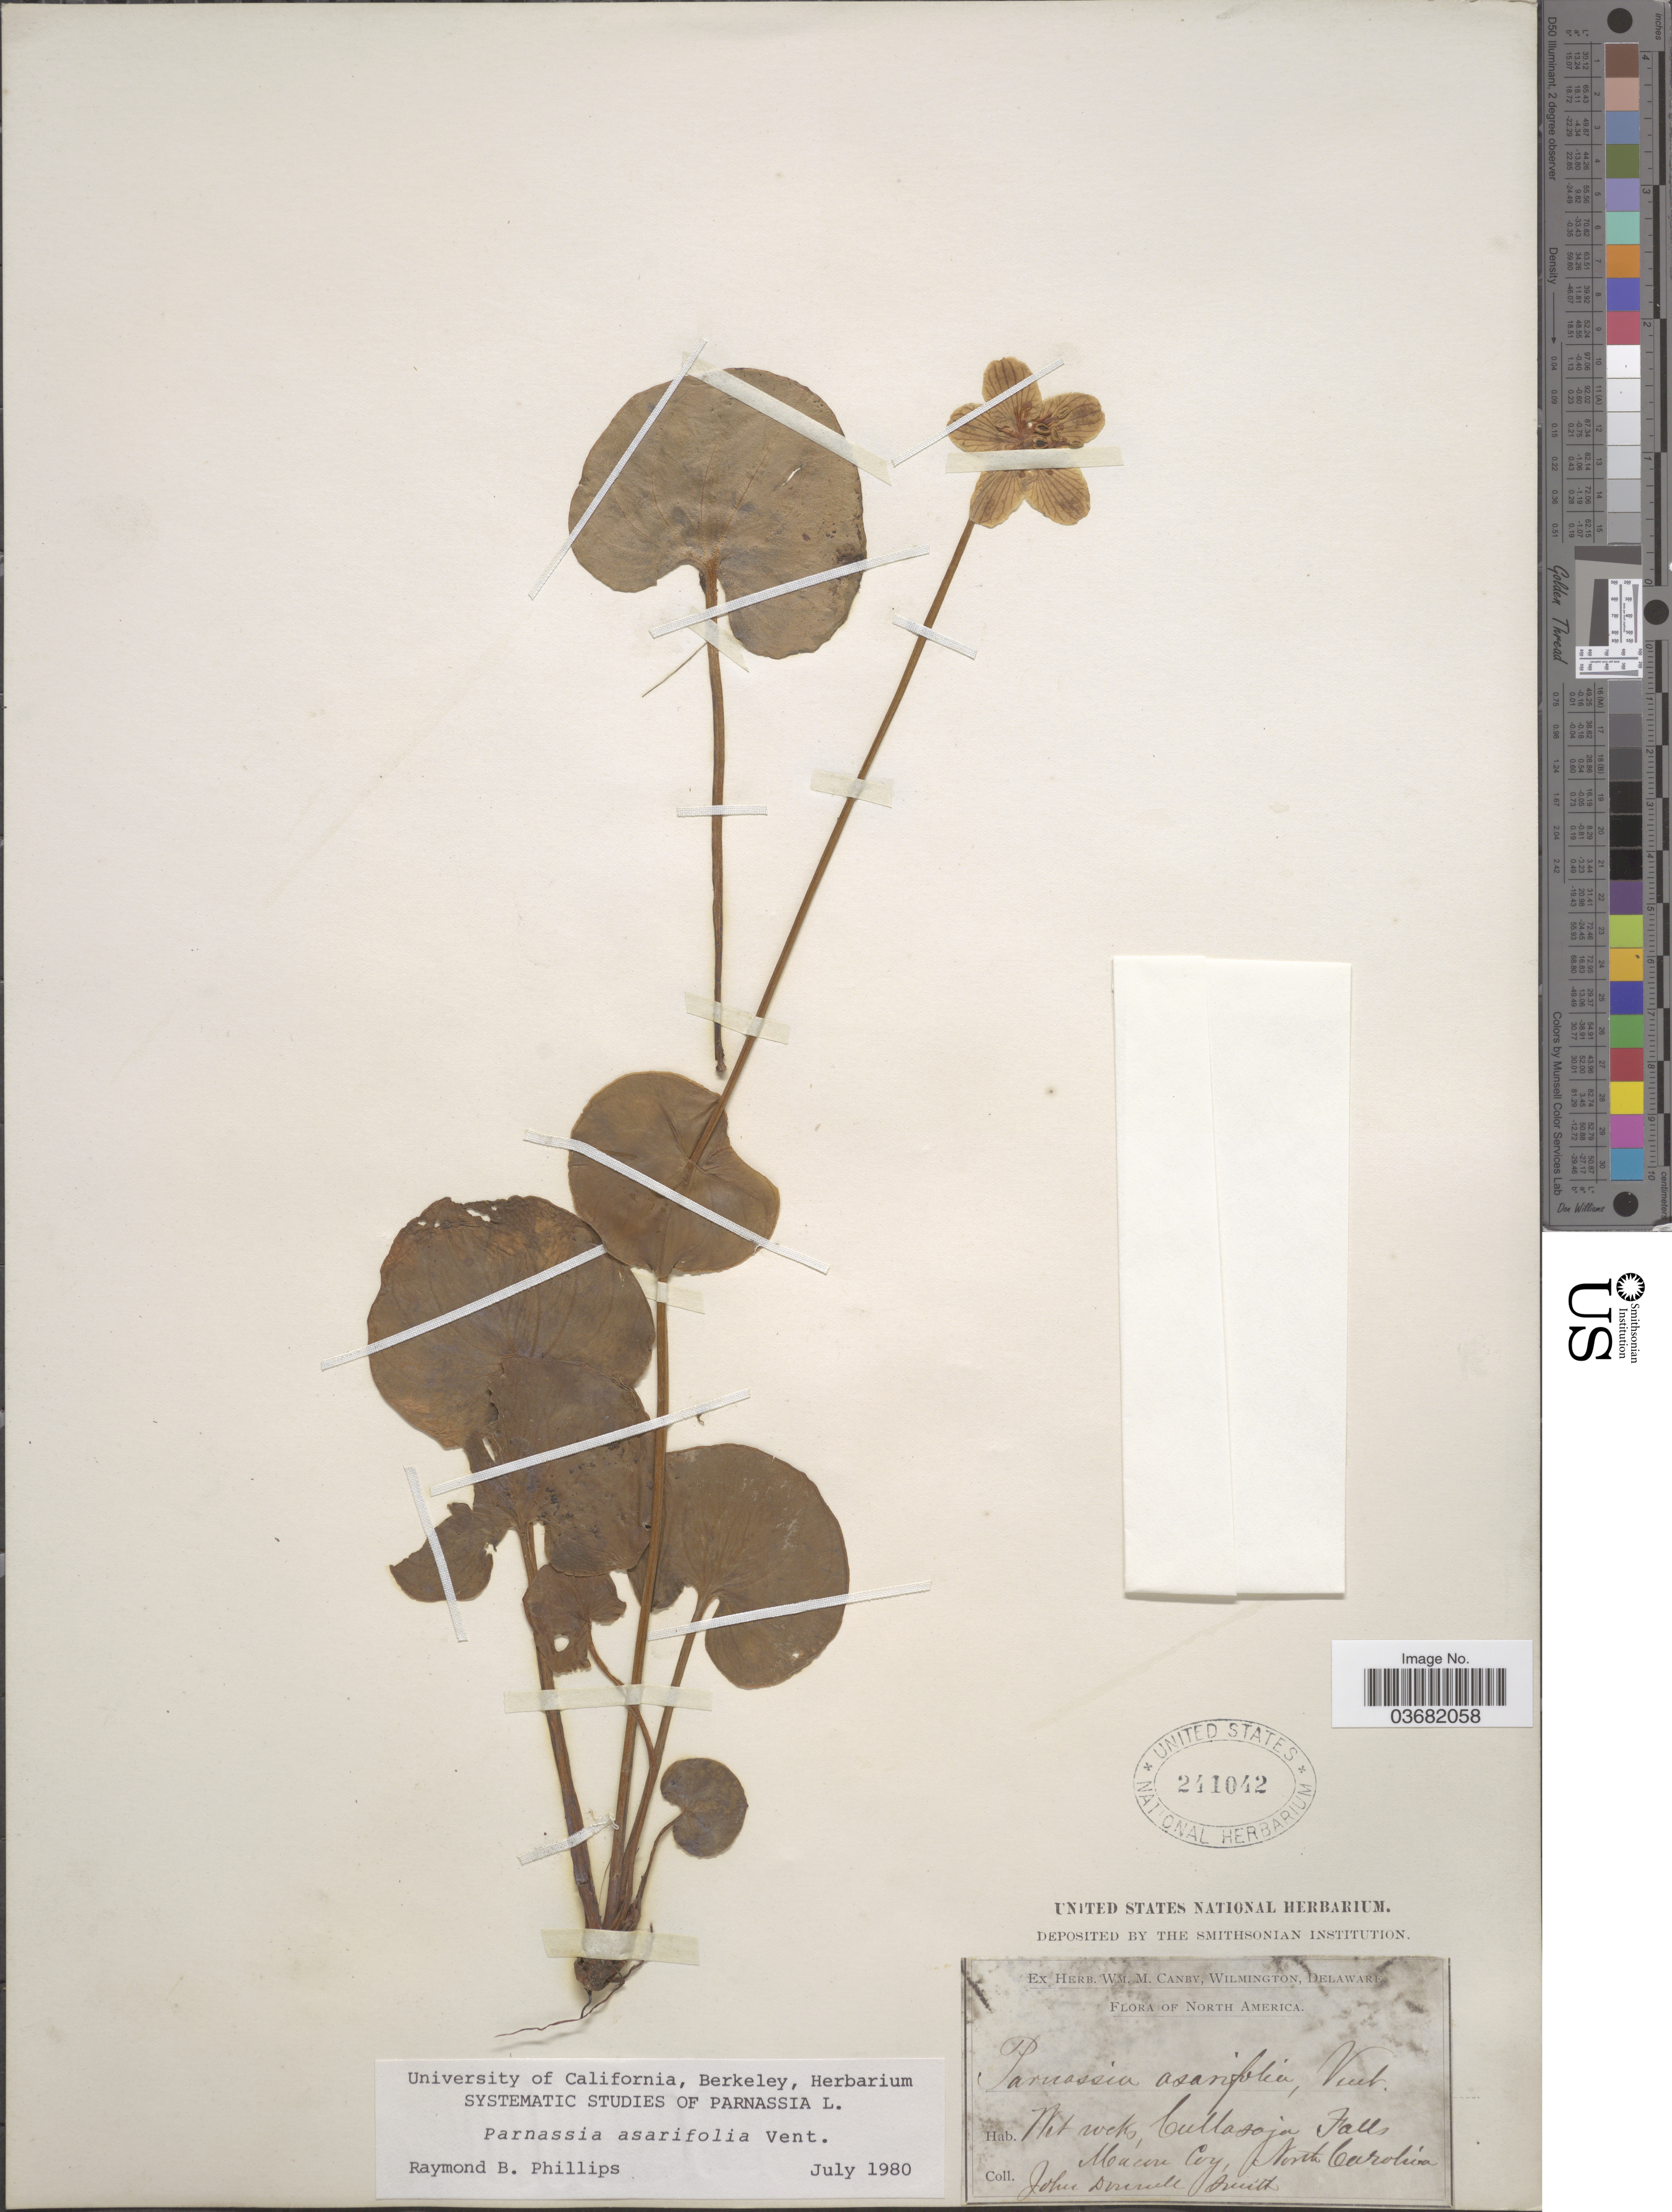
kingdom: Plantae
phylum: Tracheophyta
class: Magnoliopsida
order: Celastrales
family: Parnassiaceae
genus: Parnassia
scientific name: Parnassia asarifolia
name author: Vent.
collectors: J. Donnell Smith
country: United States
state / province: North Carolina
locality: Cullasaja Falls. Macon Co.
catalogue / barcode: US 241042